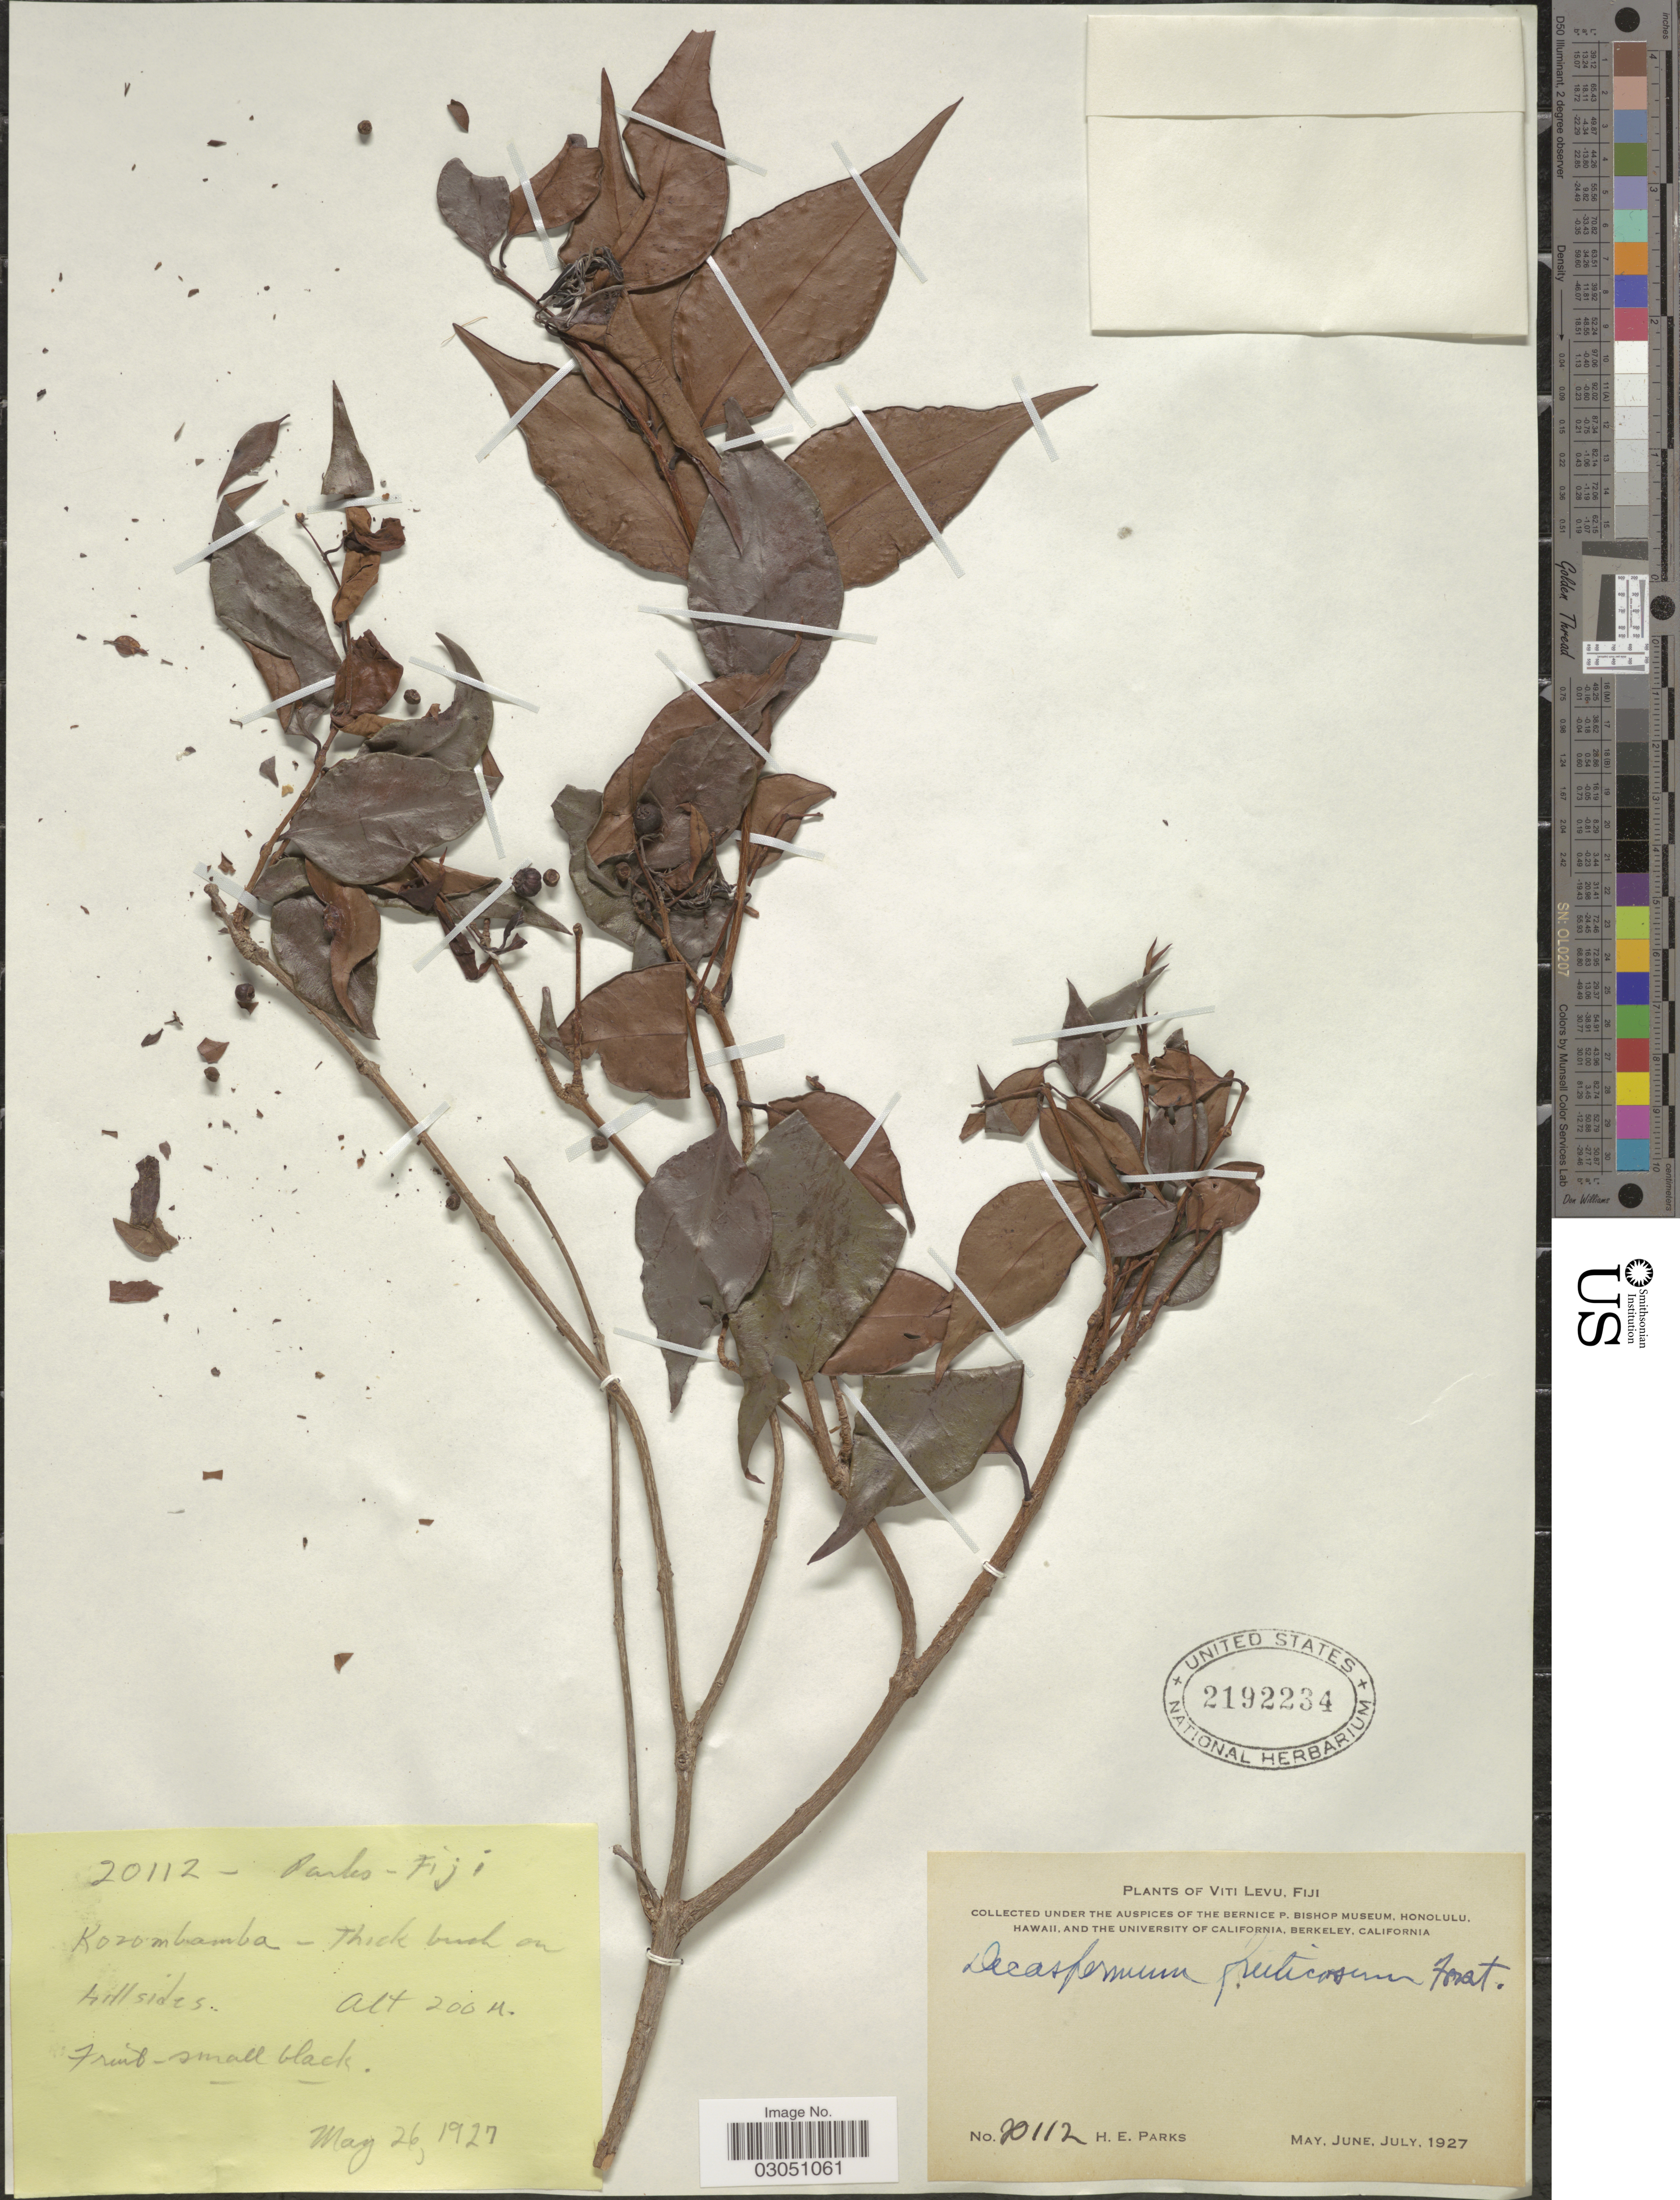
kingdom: Plantae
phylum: Tracheophyta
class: Magnoliopsida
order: Myrtales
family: Myrtaceae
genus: Decaspermum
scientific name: Decaspermum fruticosum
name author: J.R. Forst. & G. Forst.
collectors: H. E. Parks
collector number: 20112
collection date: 1927-05-26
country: Fiji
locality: Viti Levu. Korobamba. Hillsides.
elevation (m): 200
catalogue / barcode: US 2192234